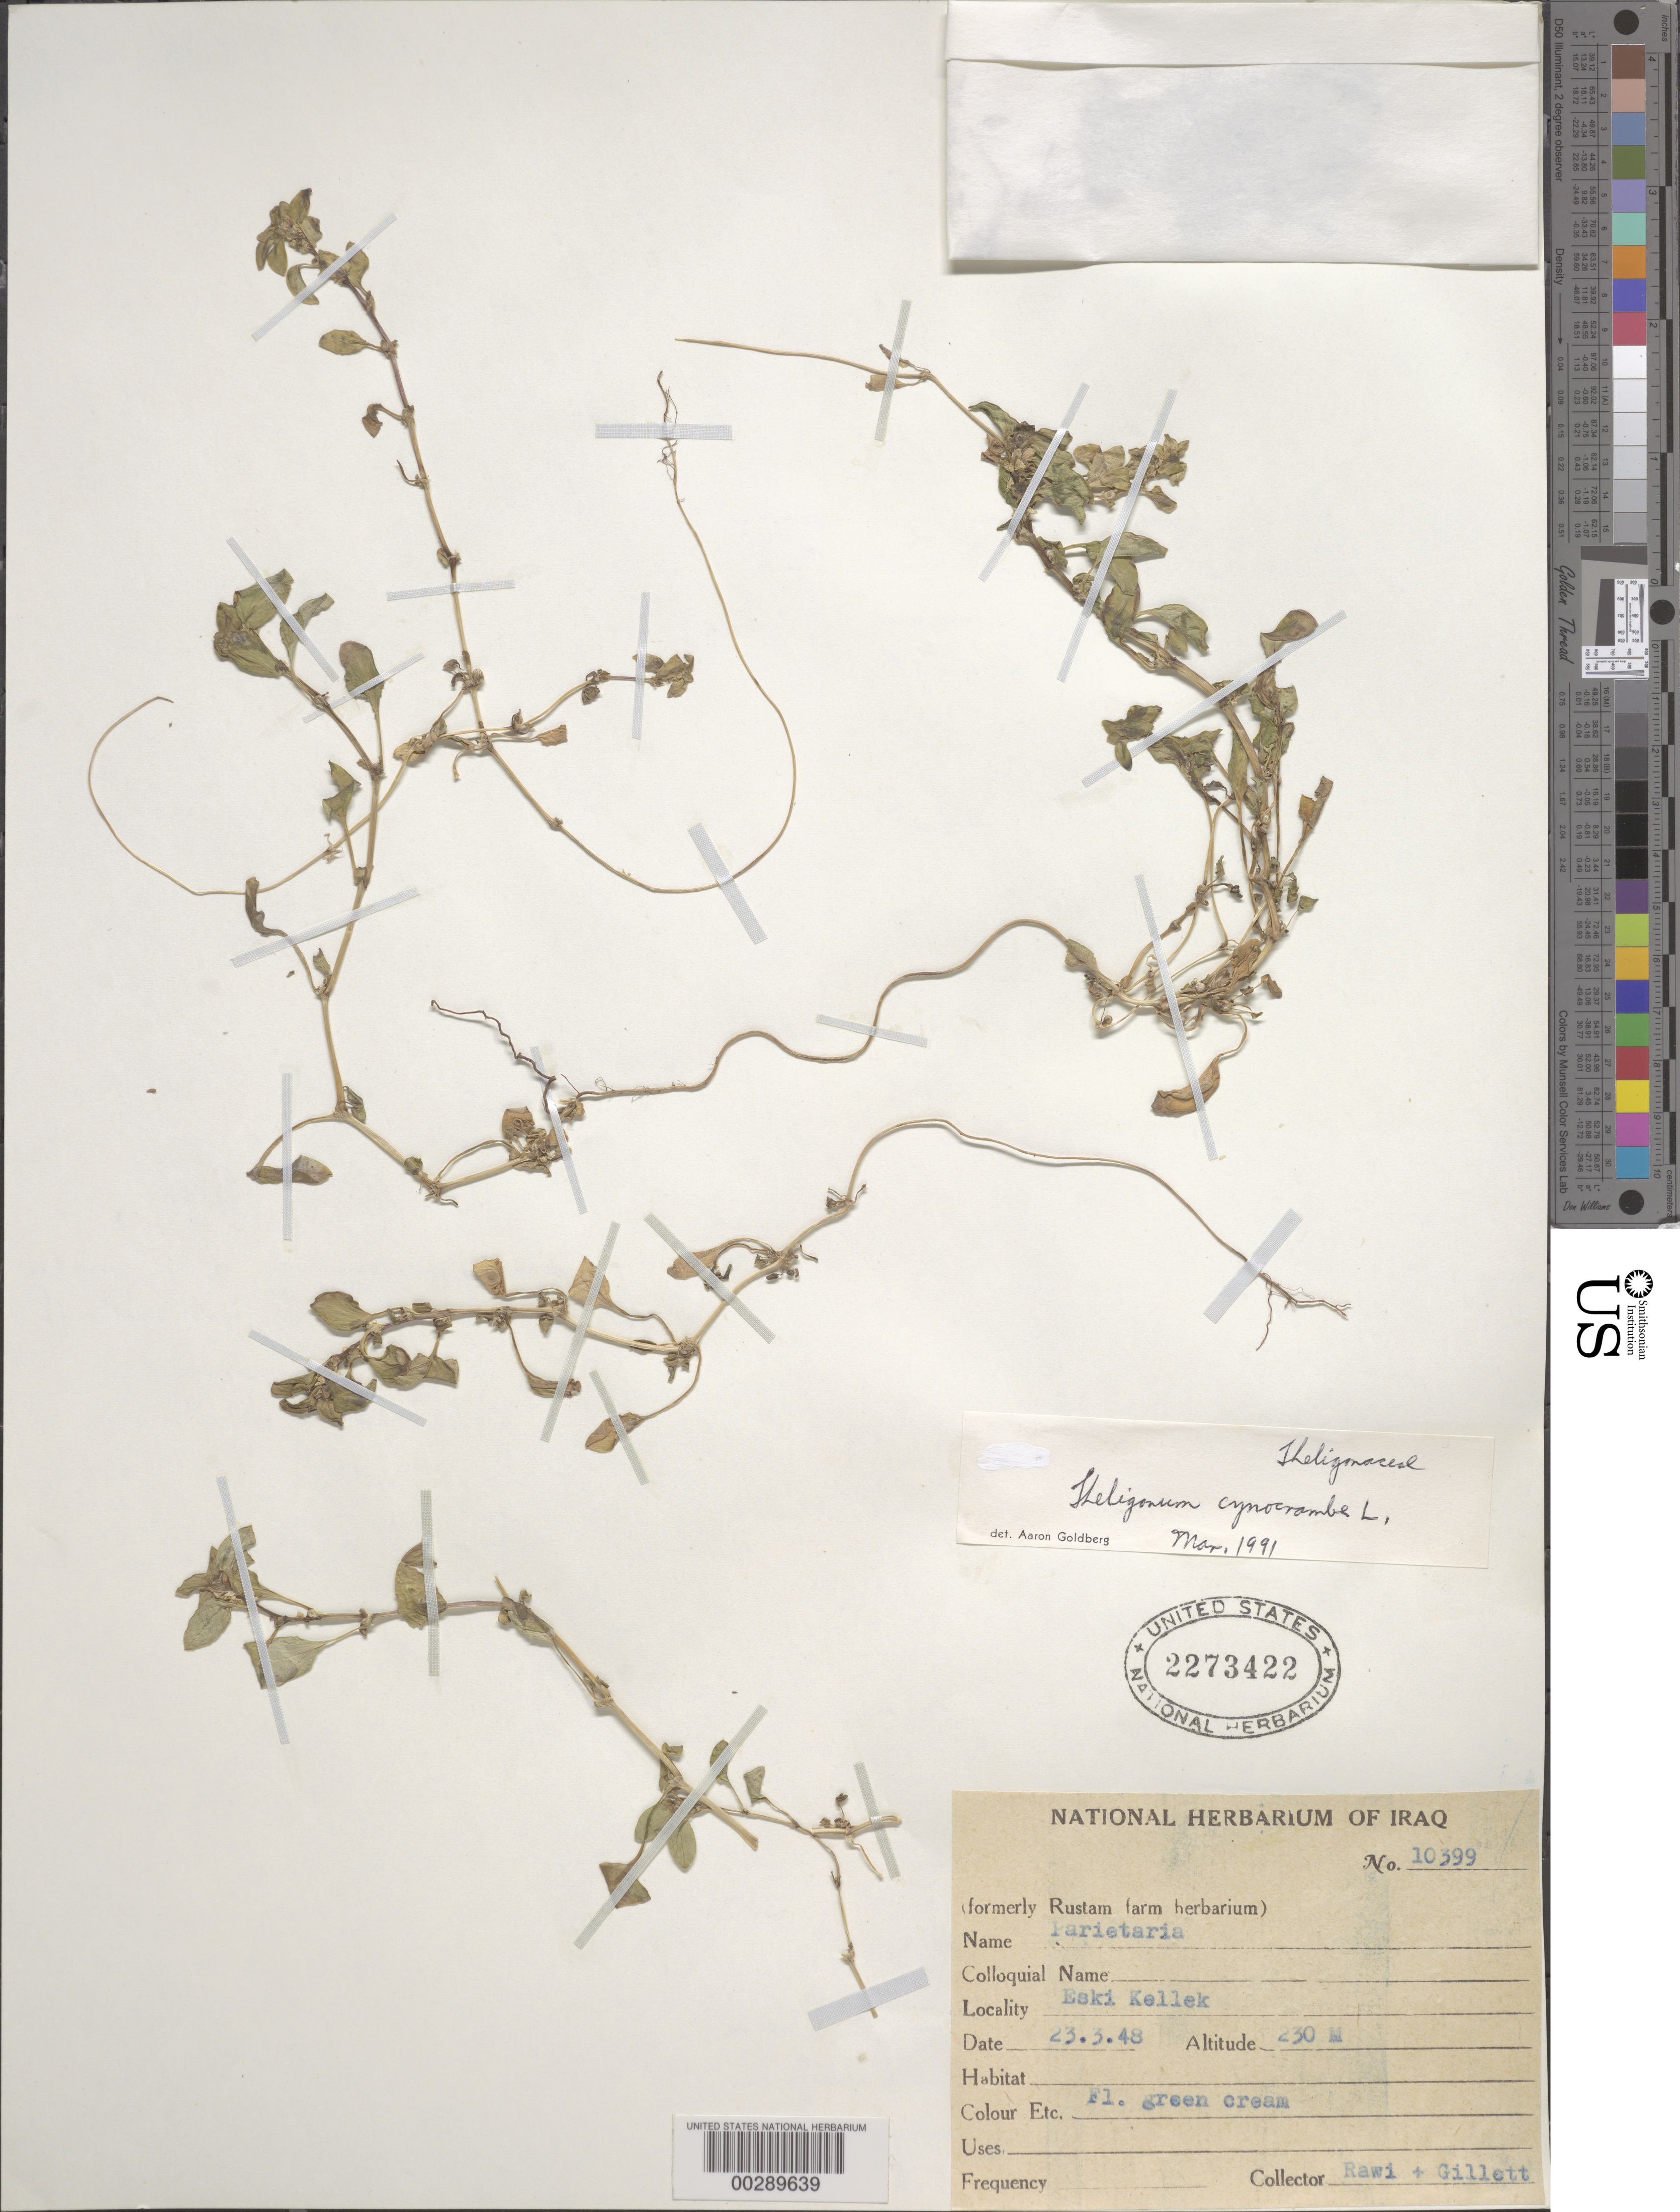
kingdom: Plantae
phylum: Tracheophyta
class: Magnoliopsida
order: Gentianales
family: Rubiaceae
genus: Theligonum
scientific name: Theligonum cynocrambe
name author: L.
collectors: A. Rawi & J. B. Gillett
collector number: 10399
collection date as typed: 23 Mar 1948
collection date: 1948-03-23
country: Iraq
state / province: At Ta'mim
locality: Eski Kellek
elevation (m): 230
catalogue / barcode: US 2273422